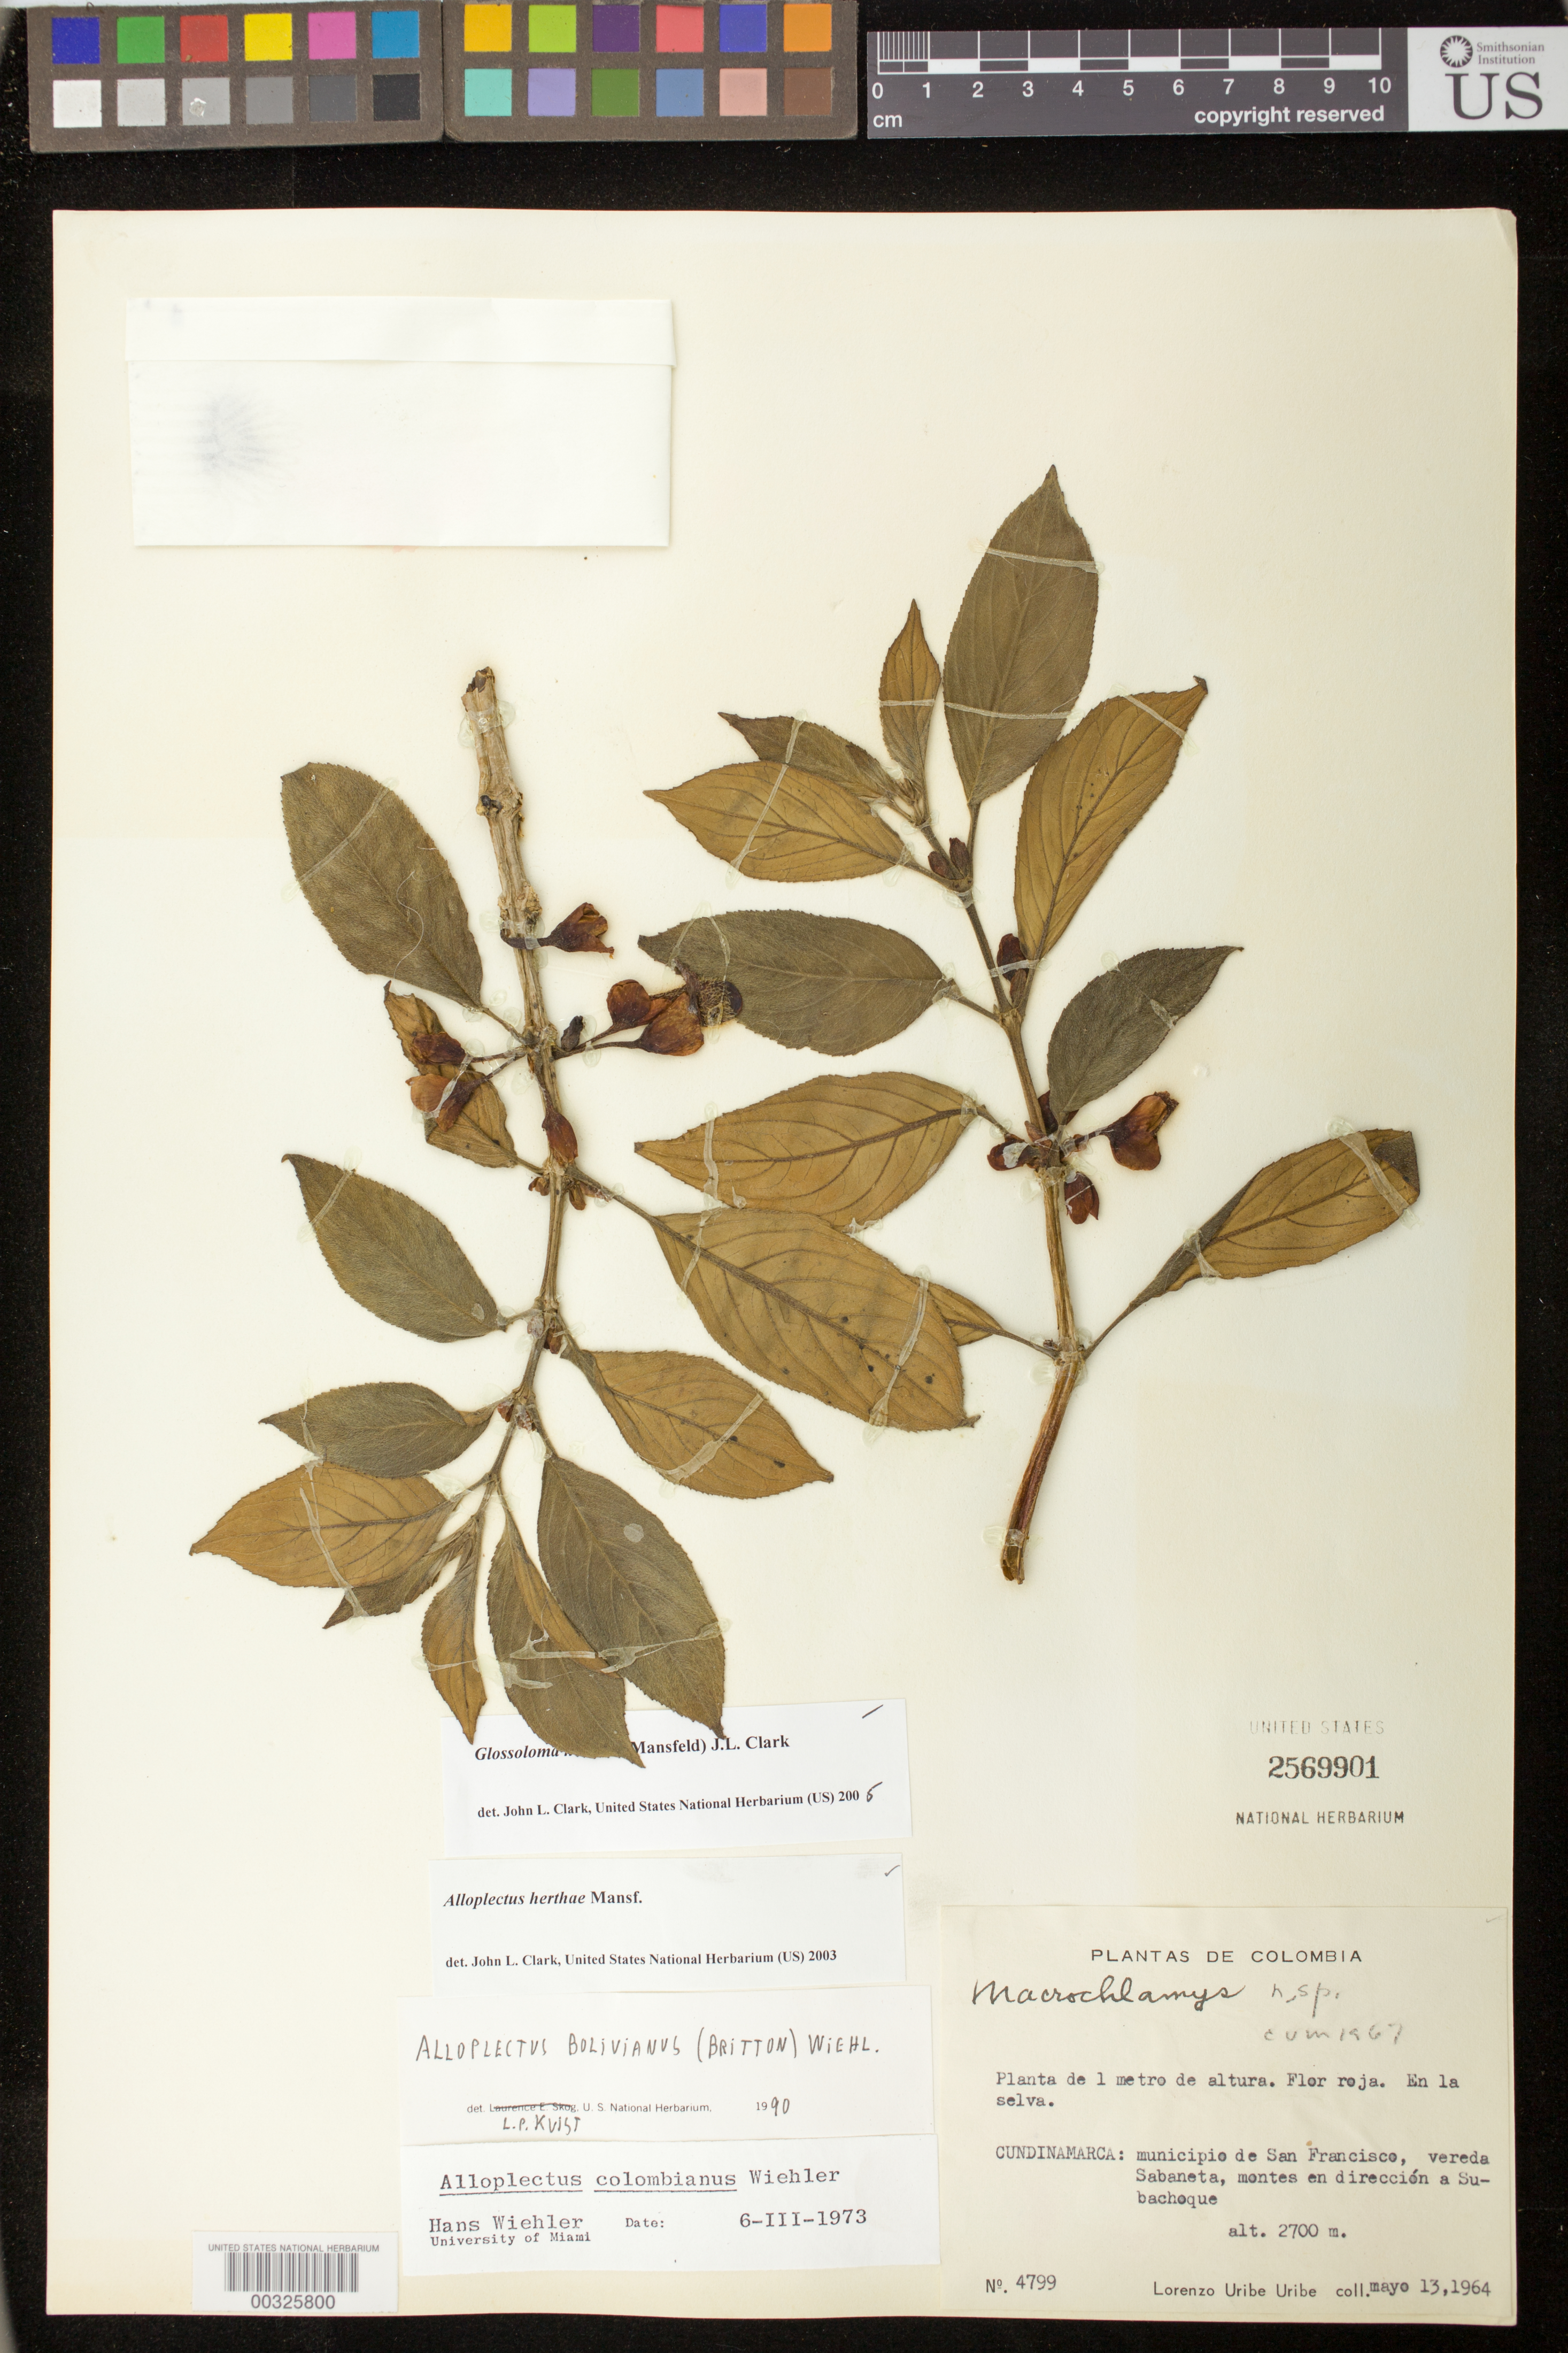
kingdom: Plantae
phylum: Tracheophyta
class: Magnoliopsida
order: Lamiales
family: Gesneriaceae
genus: Glossoloma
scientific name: Glossoloma herthae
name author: (Mansf.) J.L. Clark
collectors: L. Uribe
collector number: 4799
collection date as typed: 13 May 1964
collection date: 1964-05-13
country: Colombia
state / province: Cundinamarca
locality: Mun. of San Francisco, vereda Sabaneta, ...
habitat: Forest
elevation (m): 2700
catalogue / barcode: US 2569901